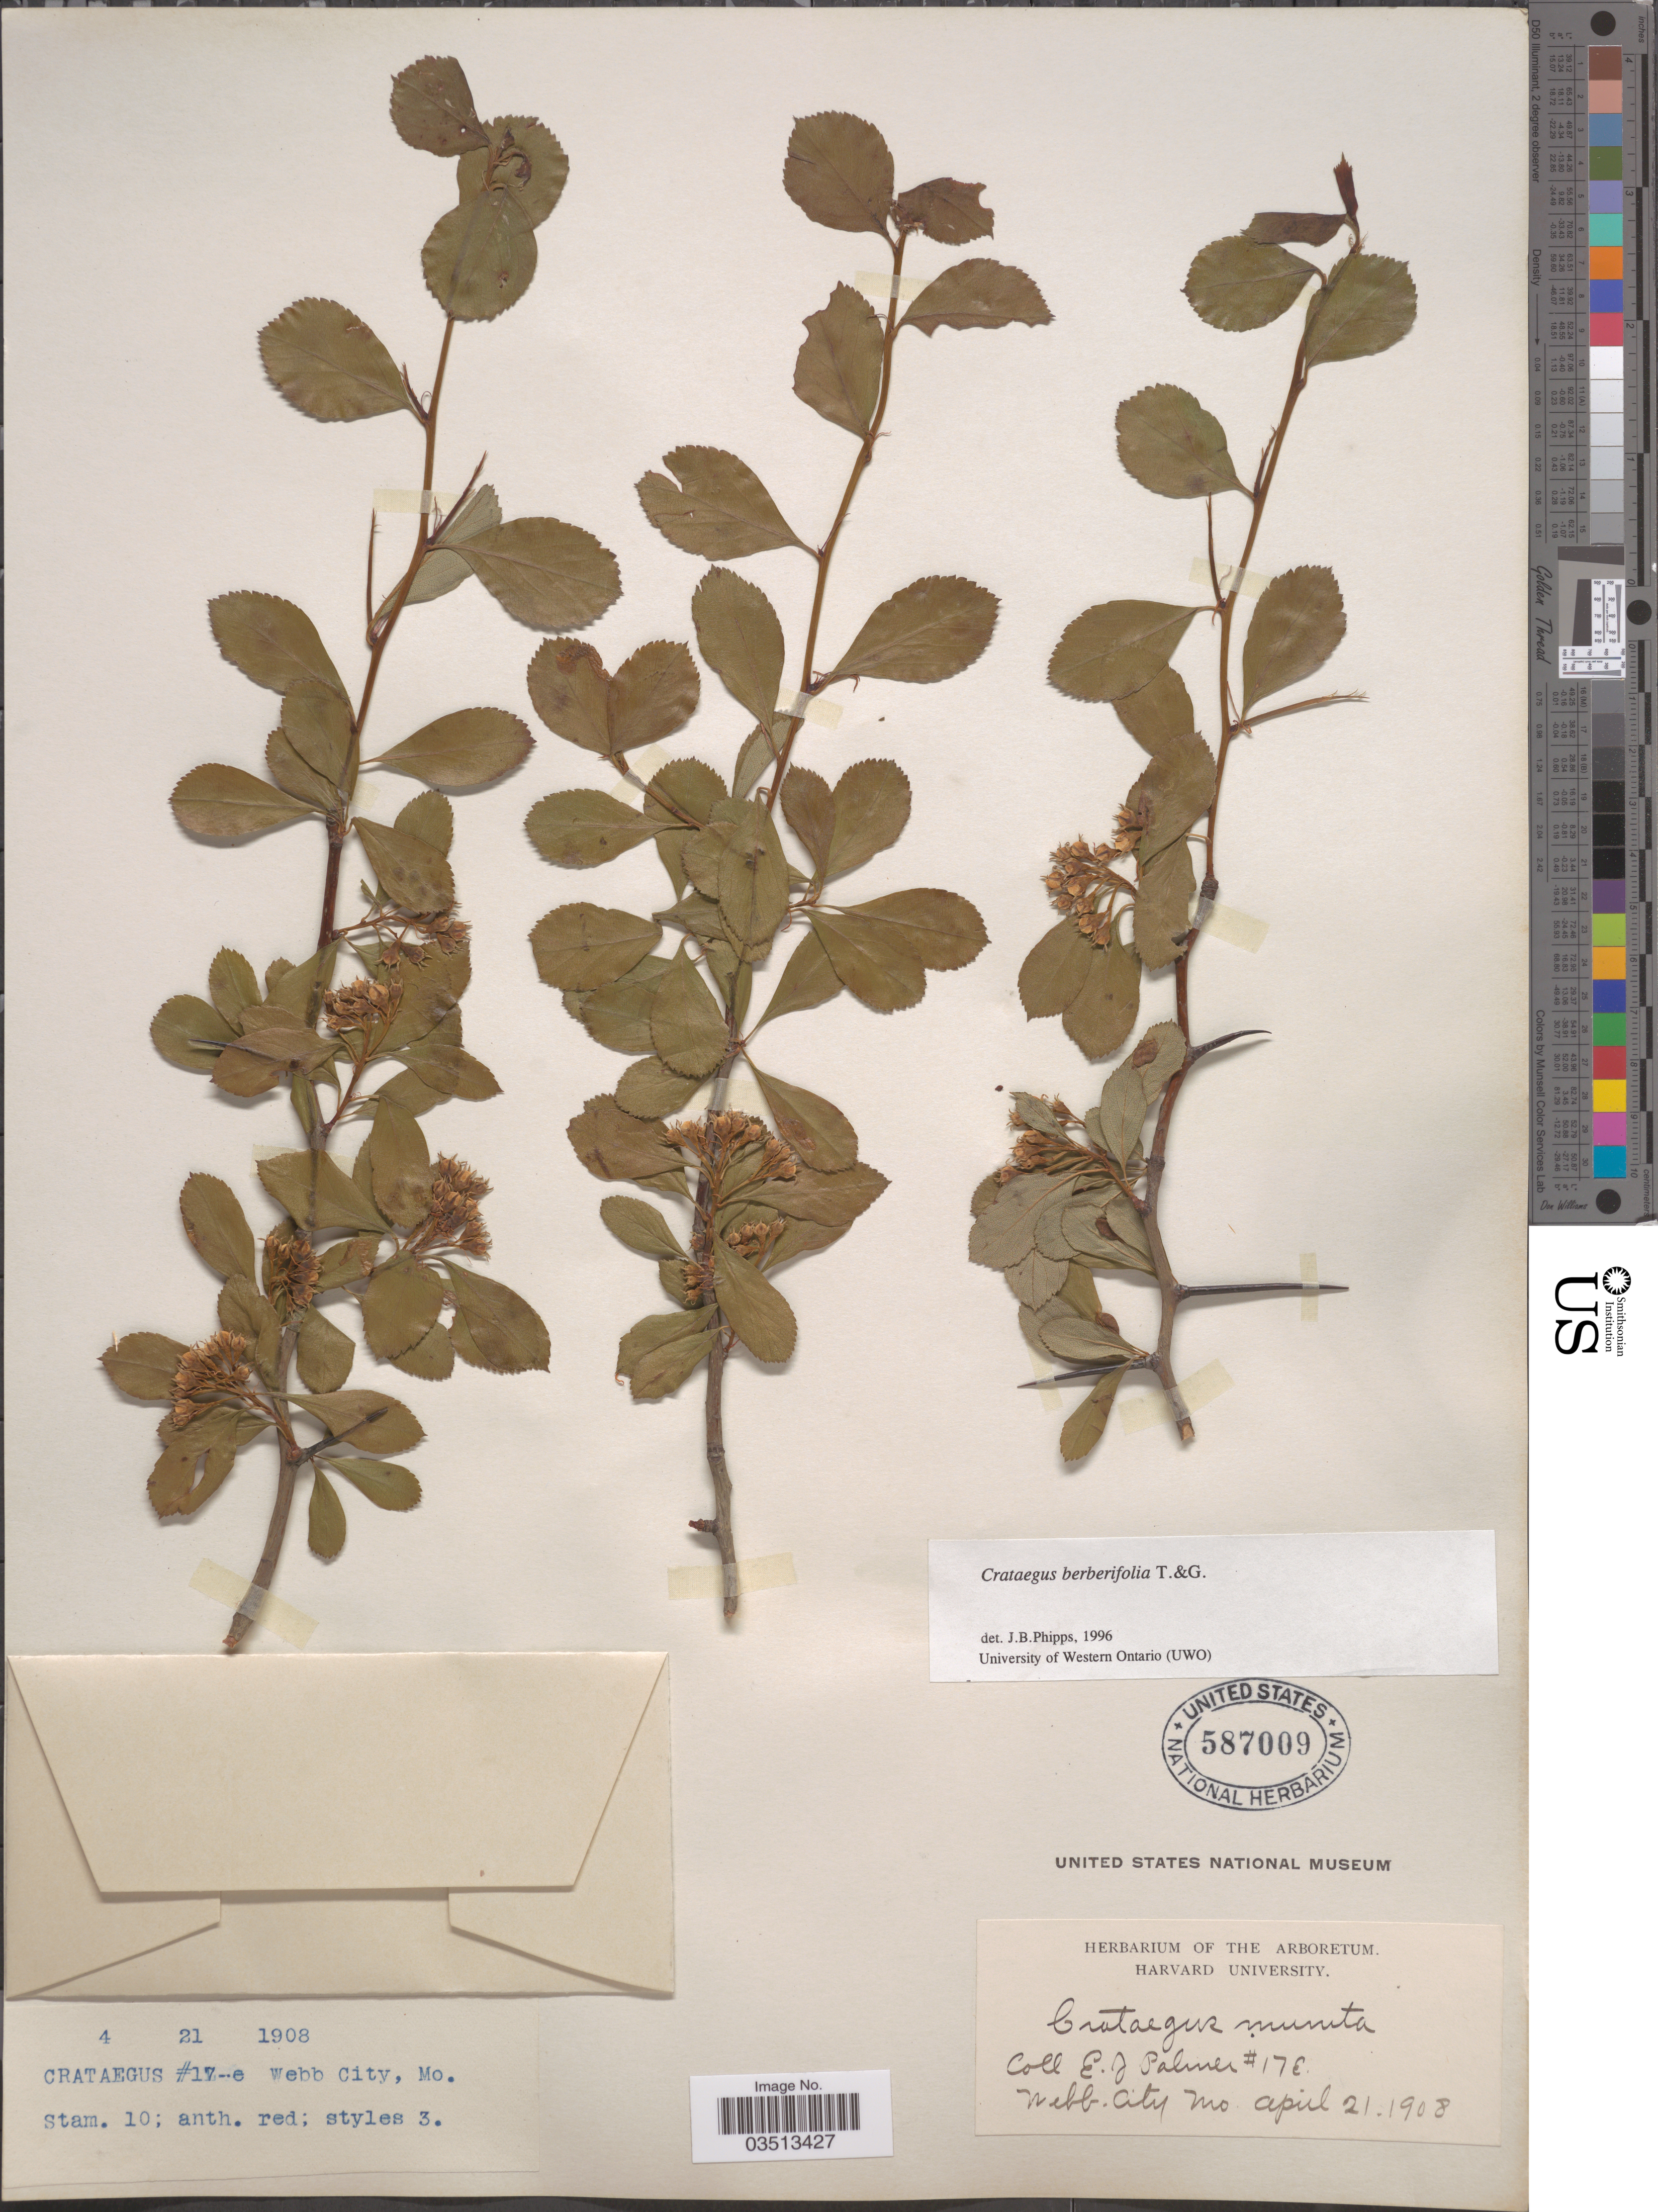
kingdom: Plantae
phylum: Tracheophyta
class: Magnoliopsida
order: Rosales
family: Rosaceae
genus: Crataegus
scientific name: Crataegus berberifolia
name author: Torr. & A. Gray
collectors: E. J. Palmer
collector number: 17E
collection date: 1908-04-21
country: United States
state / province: Missouri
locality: Webb City.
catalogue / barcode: US 587009